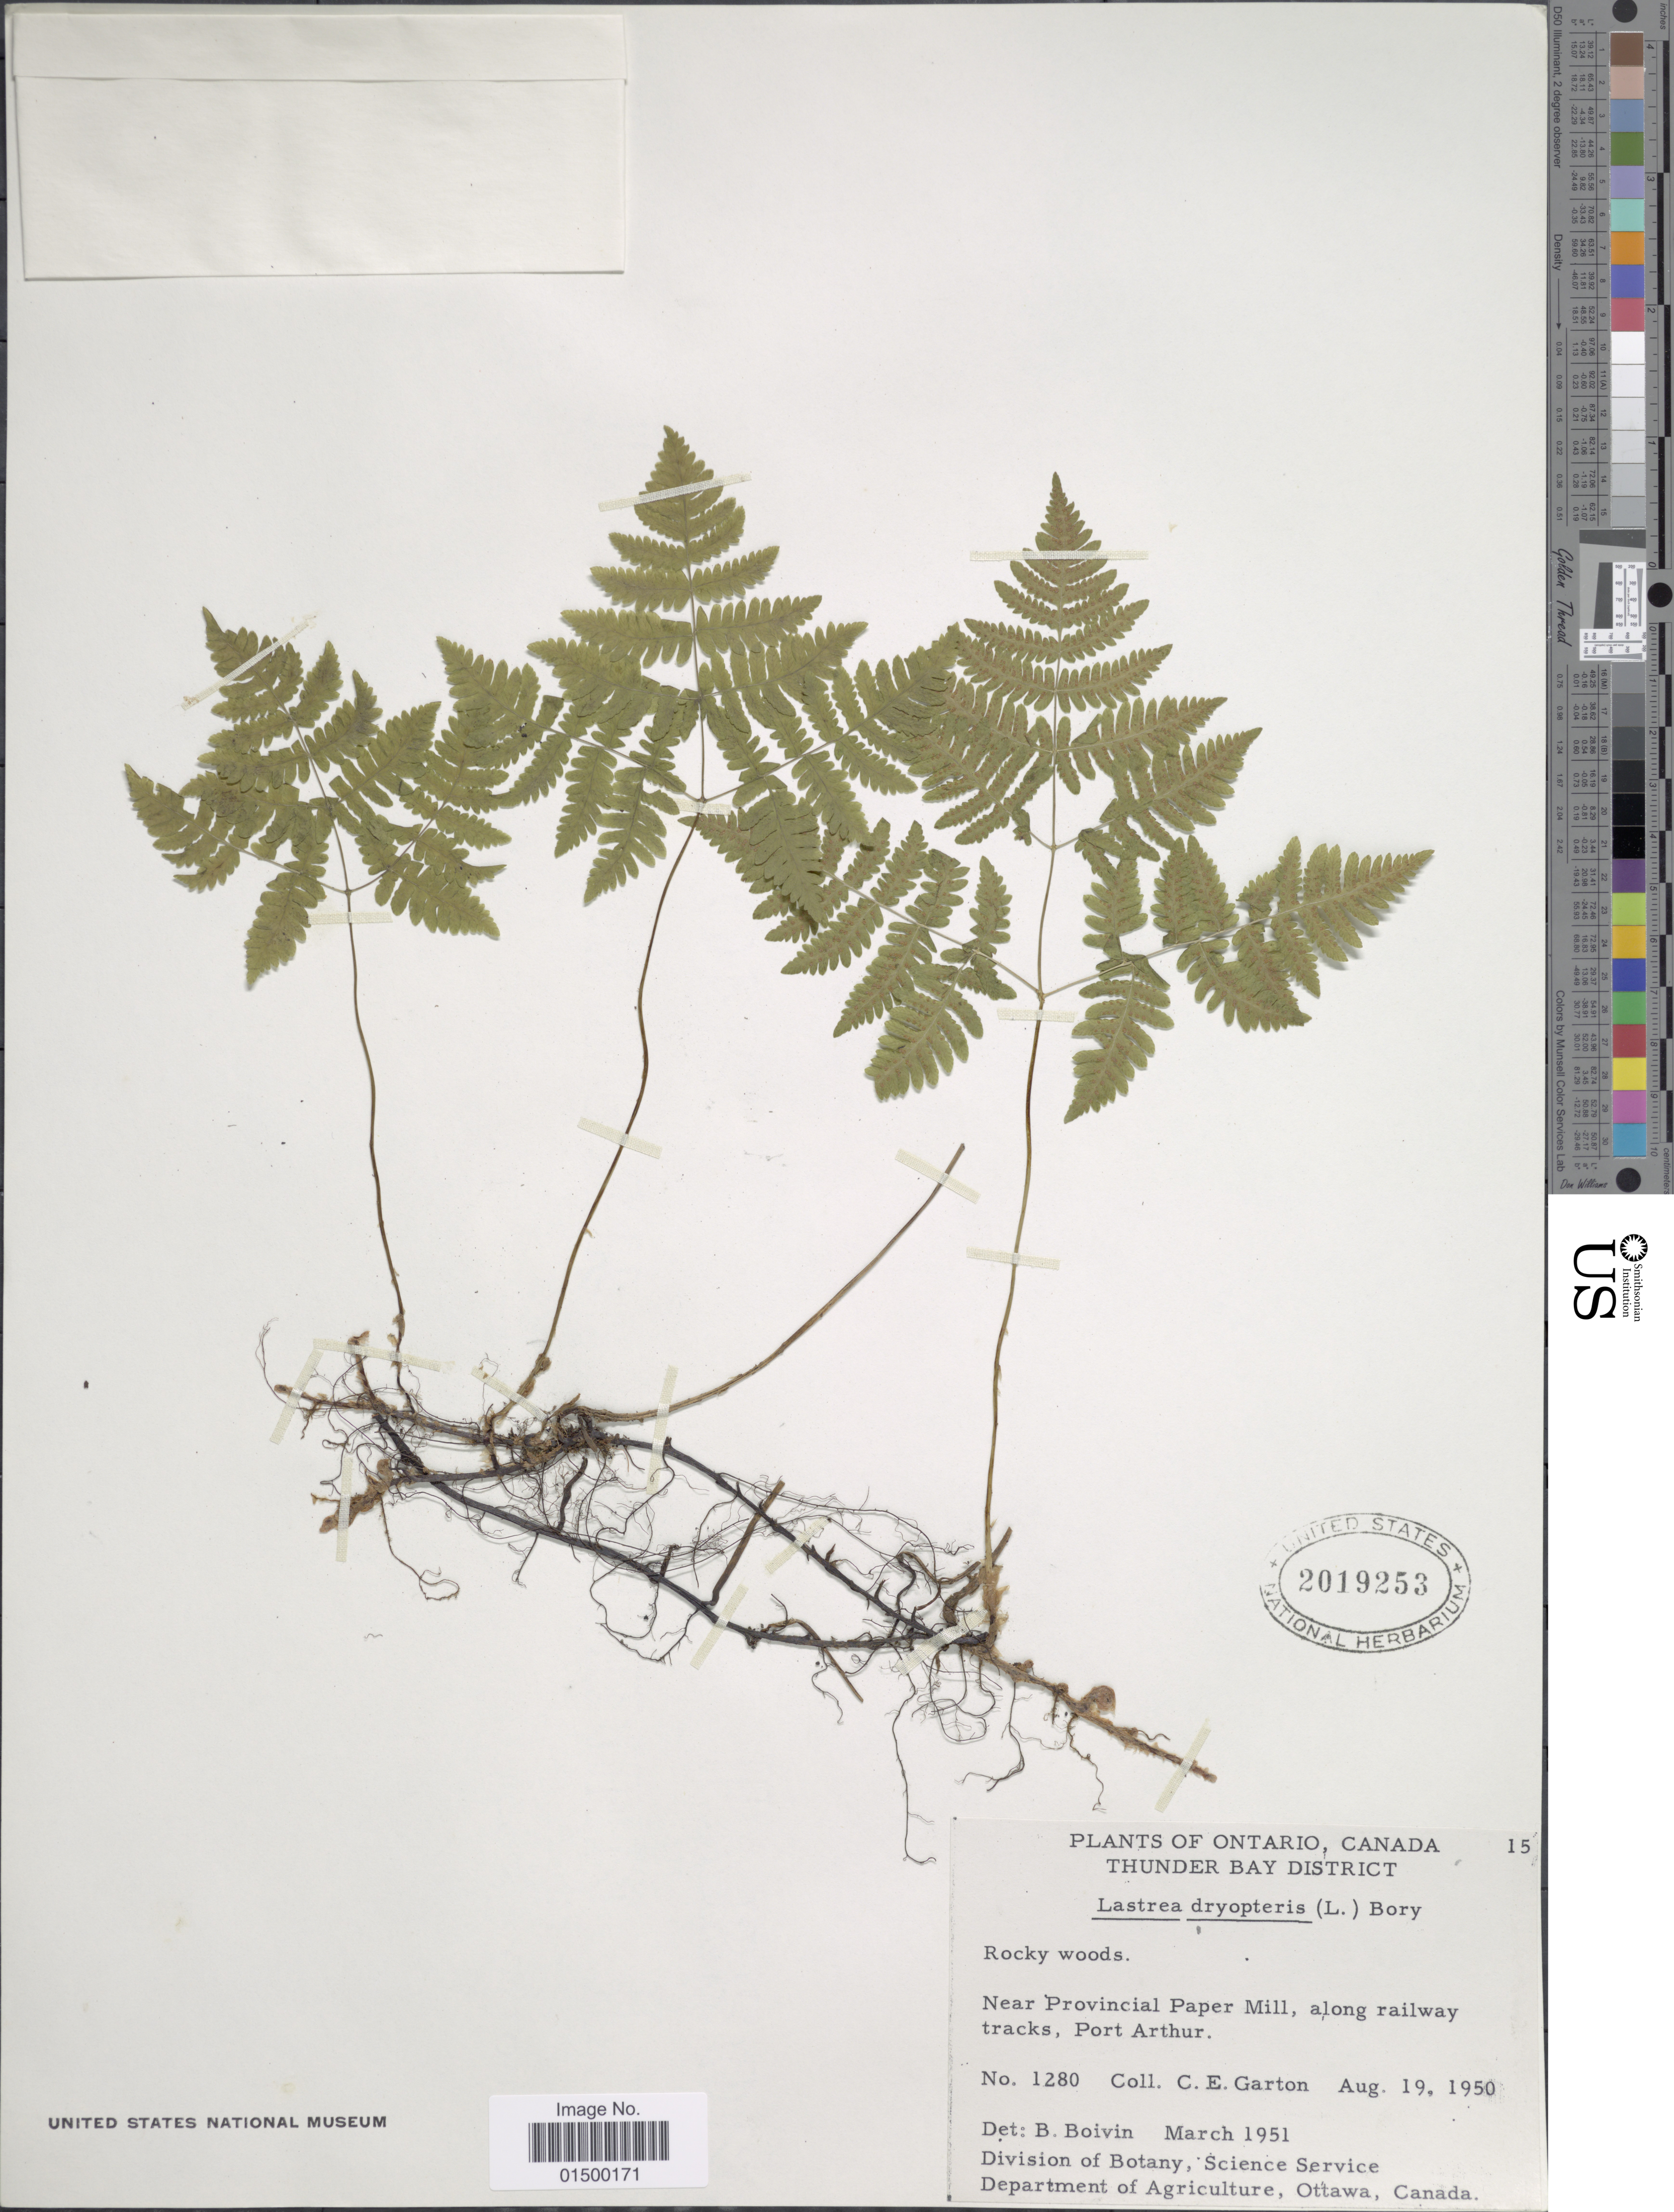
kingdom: Plantae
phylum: Tracheophyta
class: Polypodiopsida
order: Polypodiales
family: Cystopteridaceae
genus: Gymnocarpium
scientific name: Gymnocarpium disjunctum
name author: (Rupr.) Ching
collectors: C. E. Garton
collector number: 1280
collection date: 1950-08-19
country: Canada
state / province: Ontario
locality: Thunder Bay District. Near Provincial Paper Mill, along railway tracks, Port Arthur.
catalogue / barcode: US 2019253